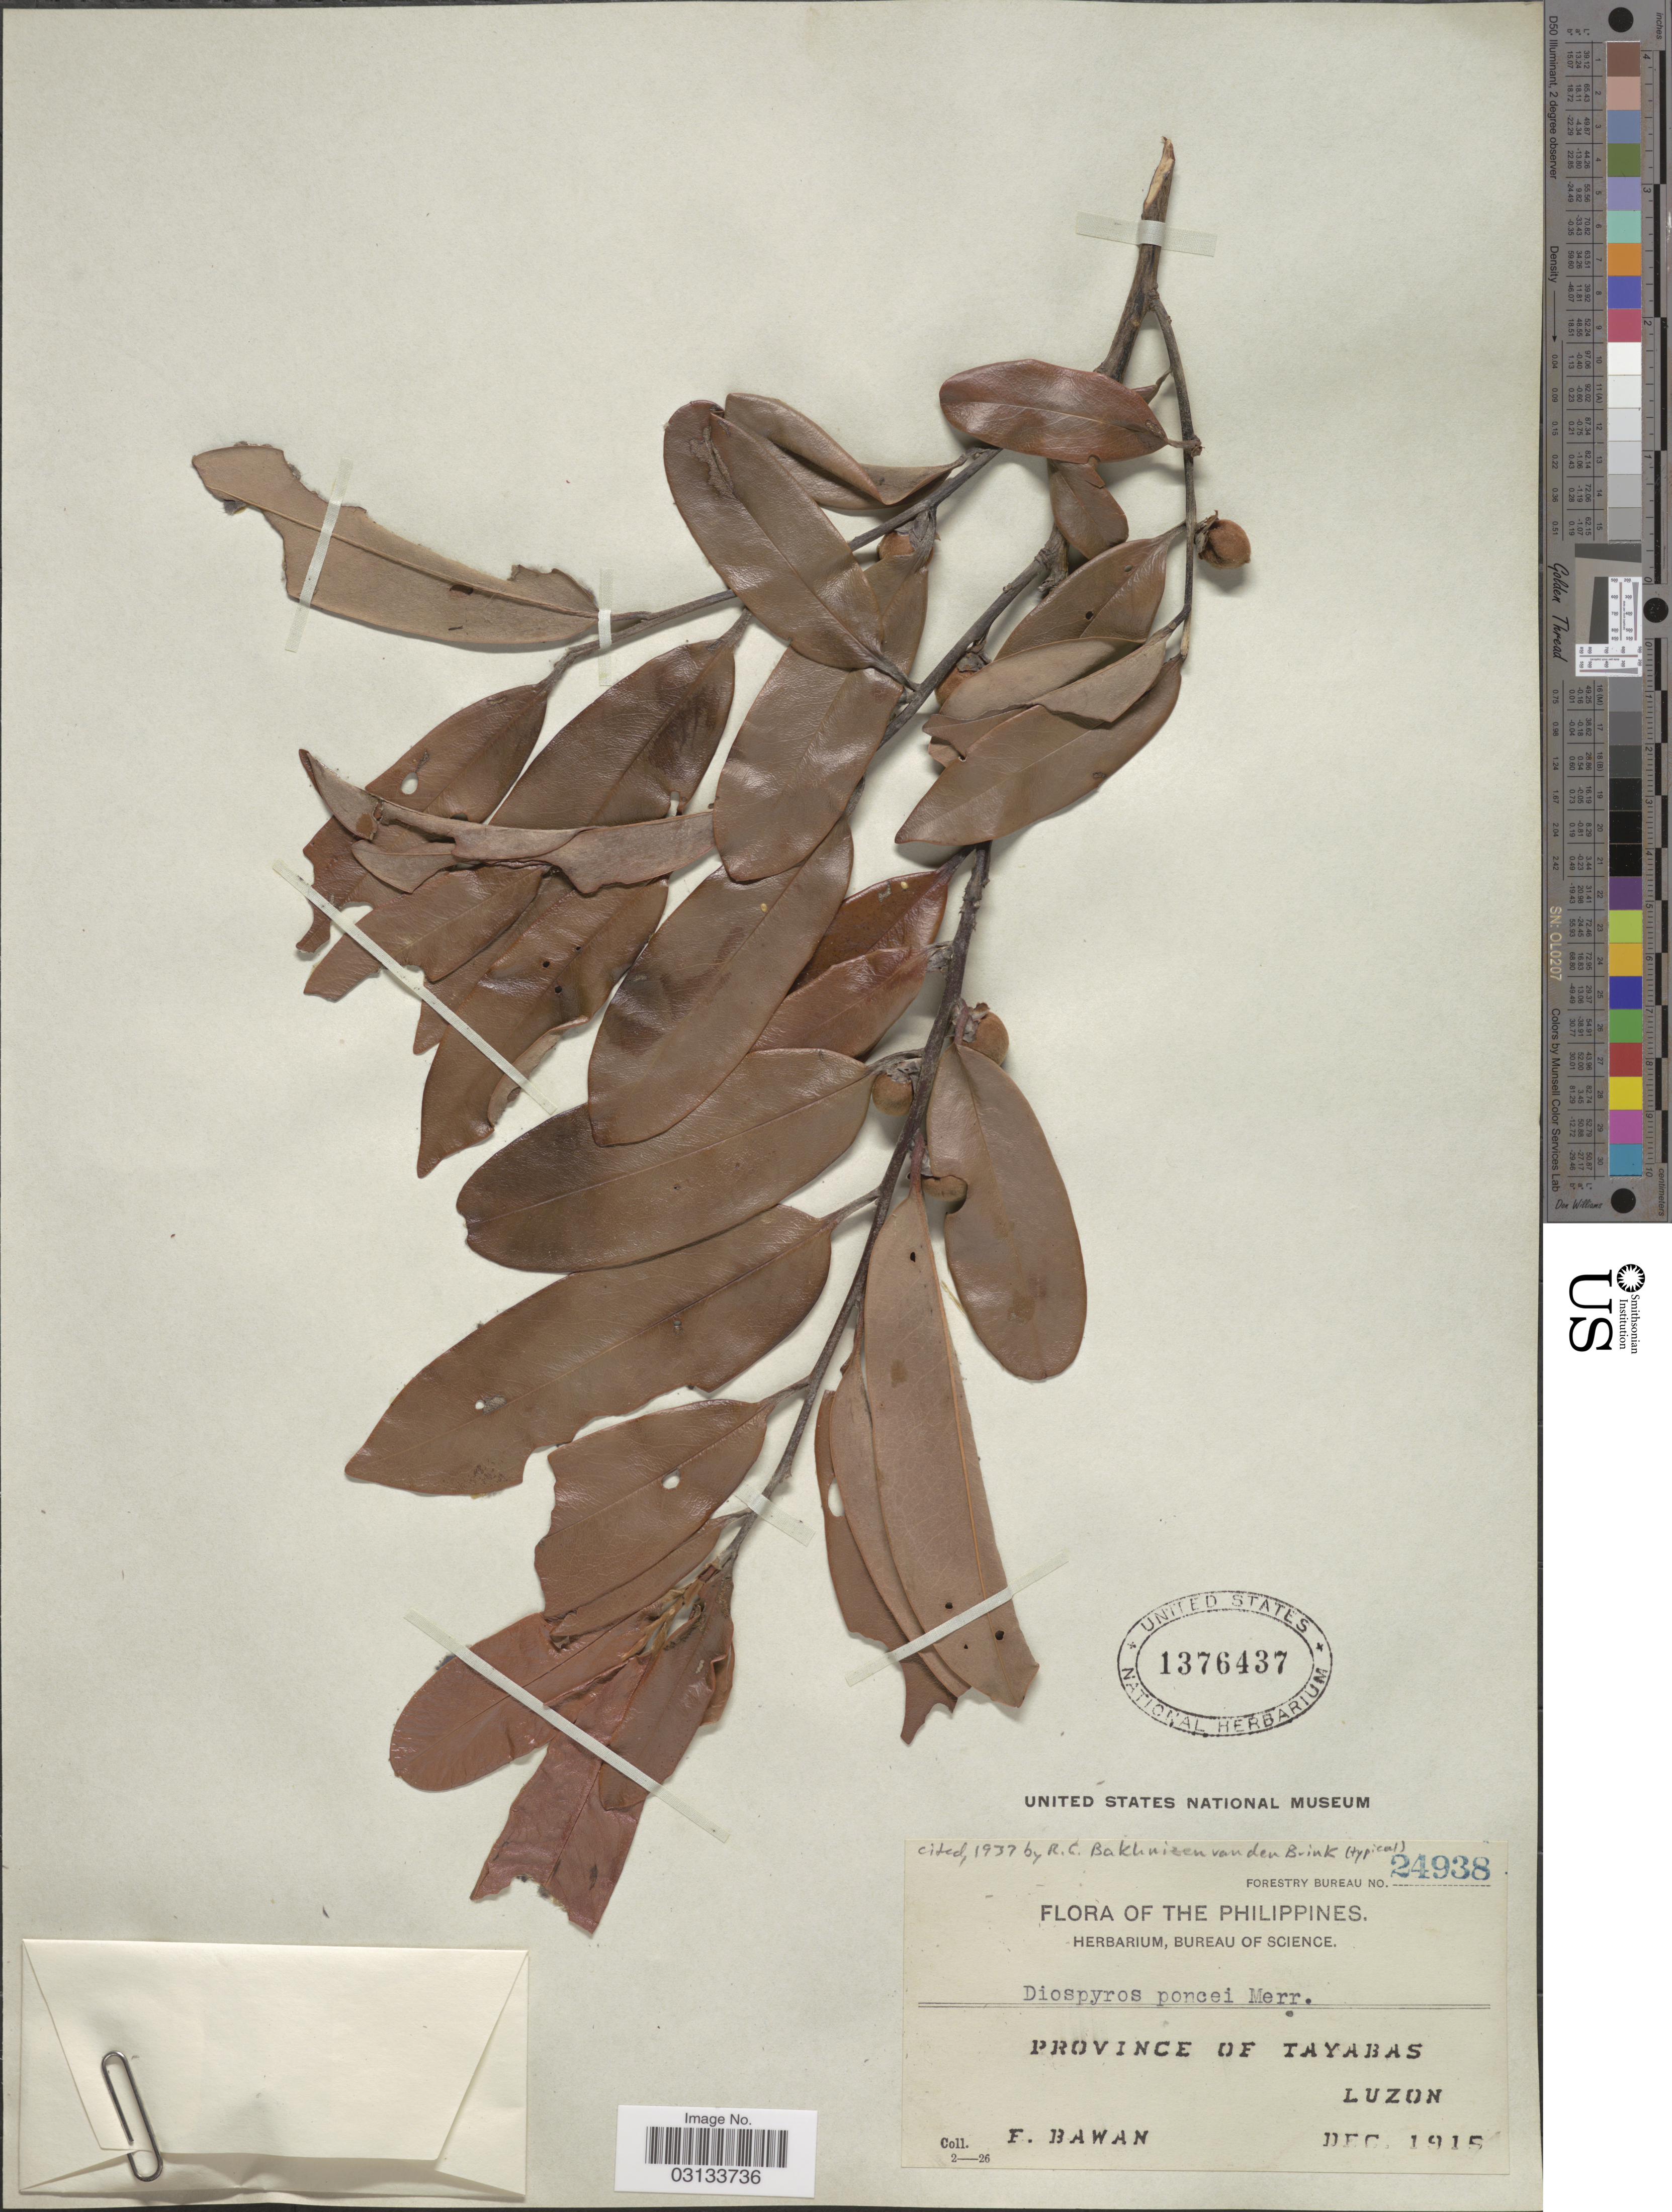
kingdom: Plantae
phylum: Tracheophyta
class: Magnoliopsida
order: Ericales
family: Ebenaceae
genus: Diospyros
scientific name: Diospyros poncei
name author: Merr.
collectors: F. Bawan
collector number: Forestry Bureau 24938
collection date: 1915-12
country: Philippines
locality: Province of Tayabas. Luzon.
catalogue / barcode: US 1376437